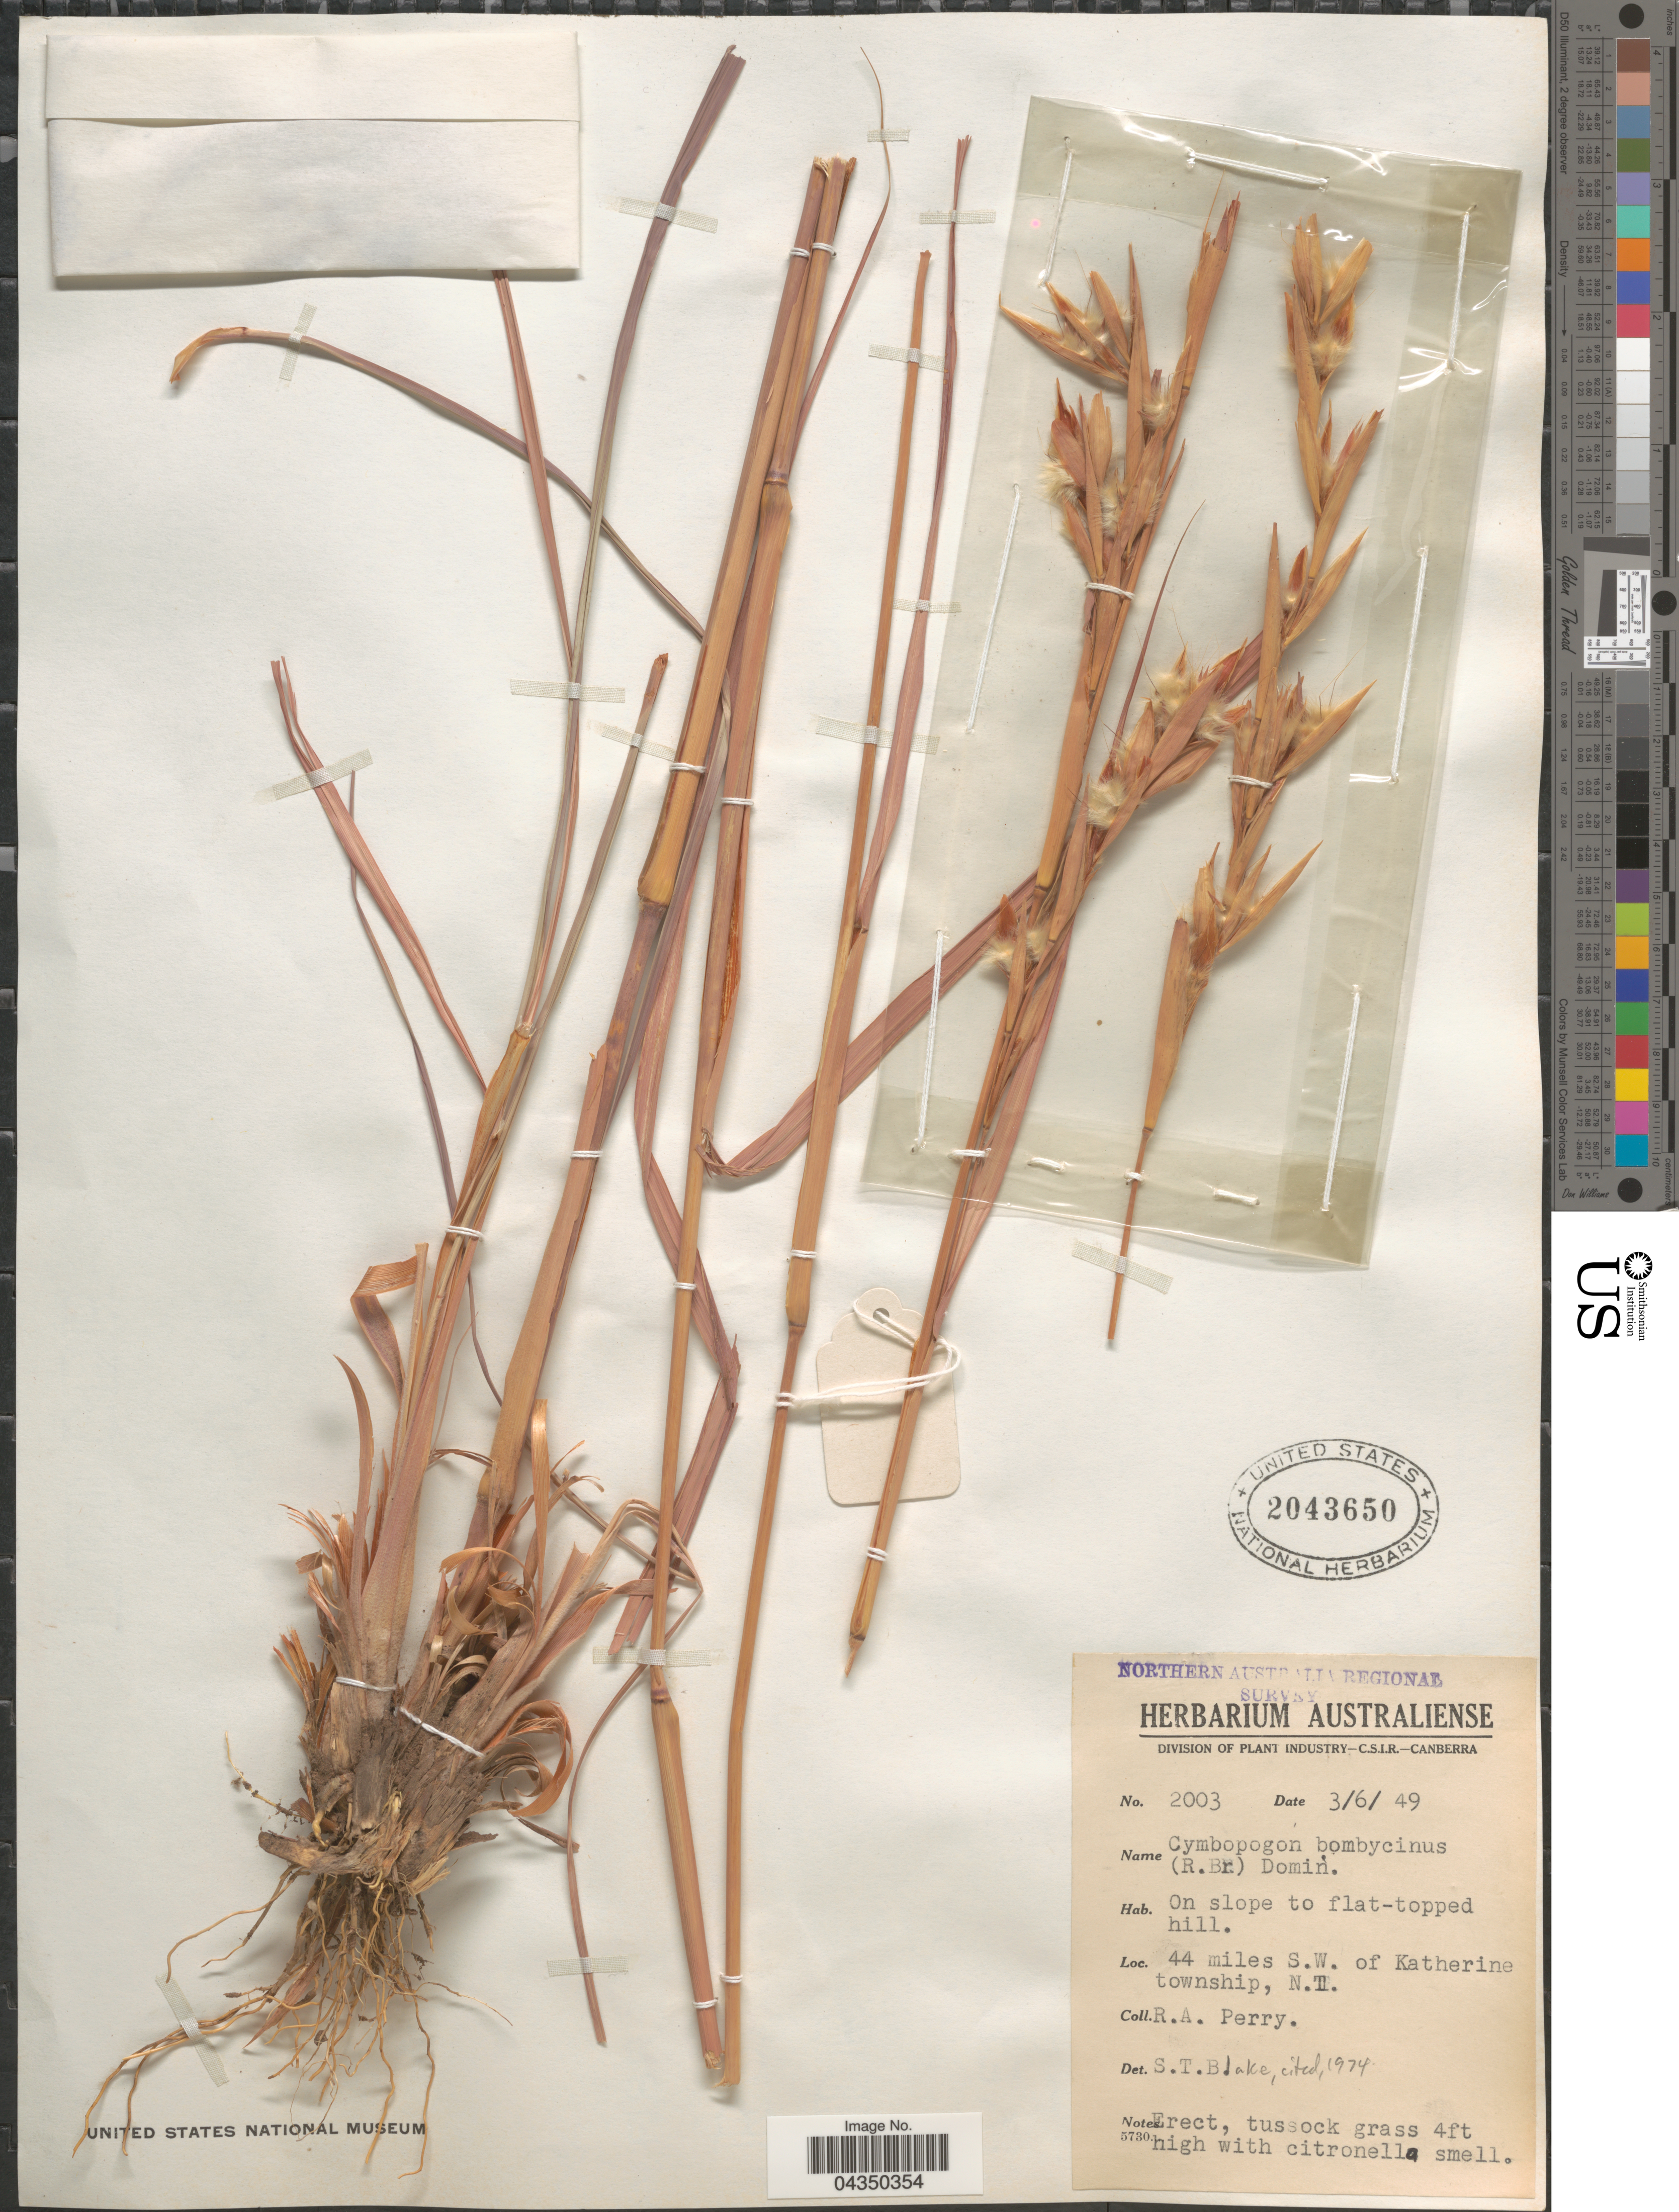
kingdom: Plantae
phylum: Tracheophyta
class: Liliopsida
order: Poales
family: Poaceae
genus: Cymbopogon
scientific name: Cymbopogon bombycinus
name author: A. Camus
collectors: Perry, R. A.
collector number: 2003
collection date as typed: Transcribed d/m/y: 3/6/49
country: Australia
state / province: Northern Territory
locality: Northern Australia Regional Survey. On slope to flat-topped hill. 44 miles S.W. of Katherine township, N.T.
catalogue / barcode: US 2043650